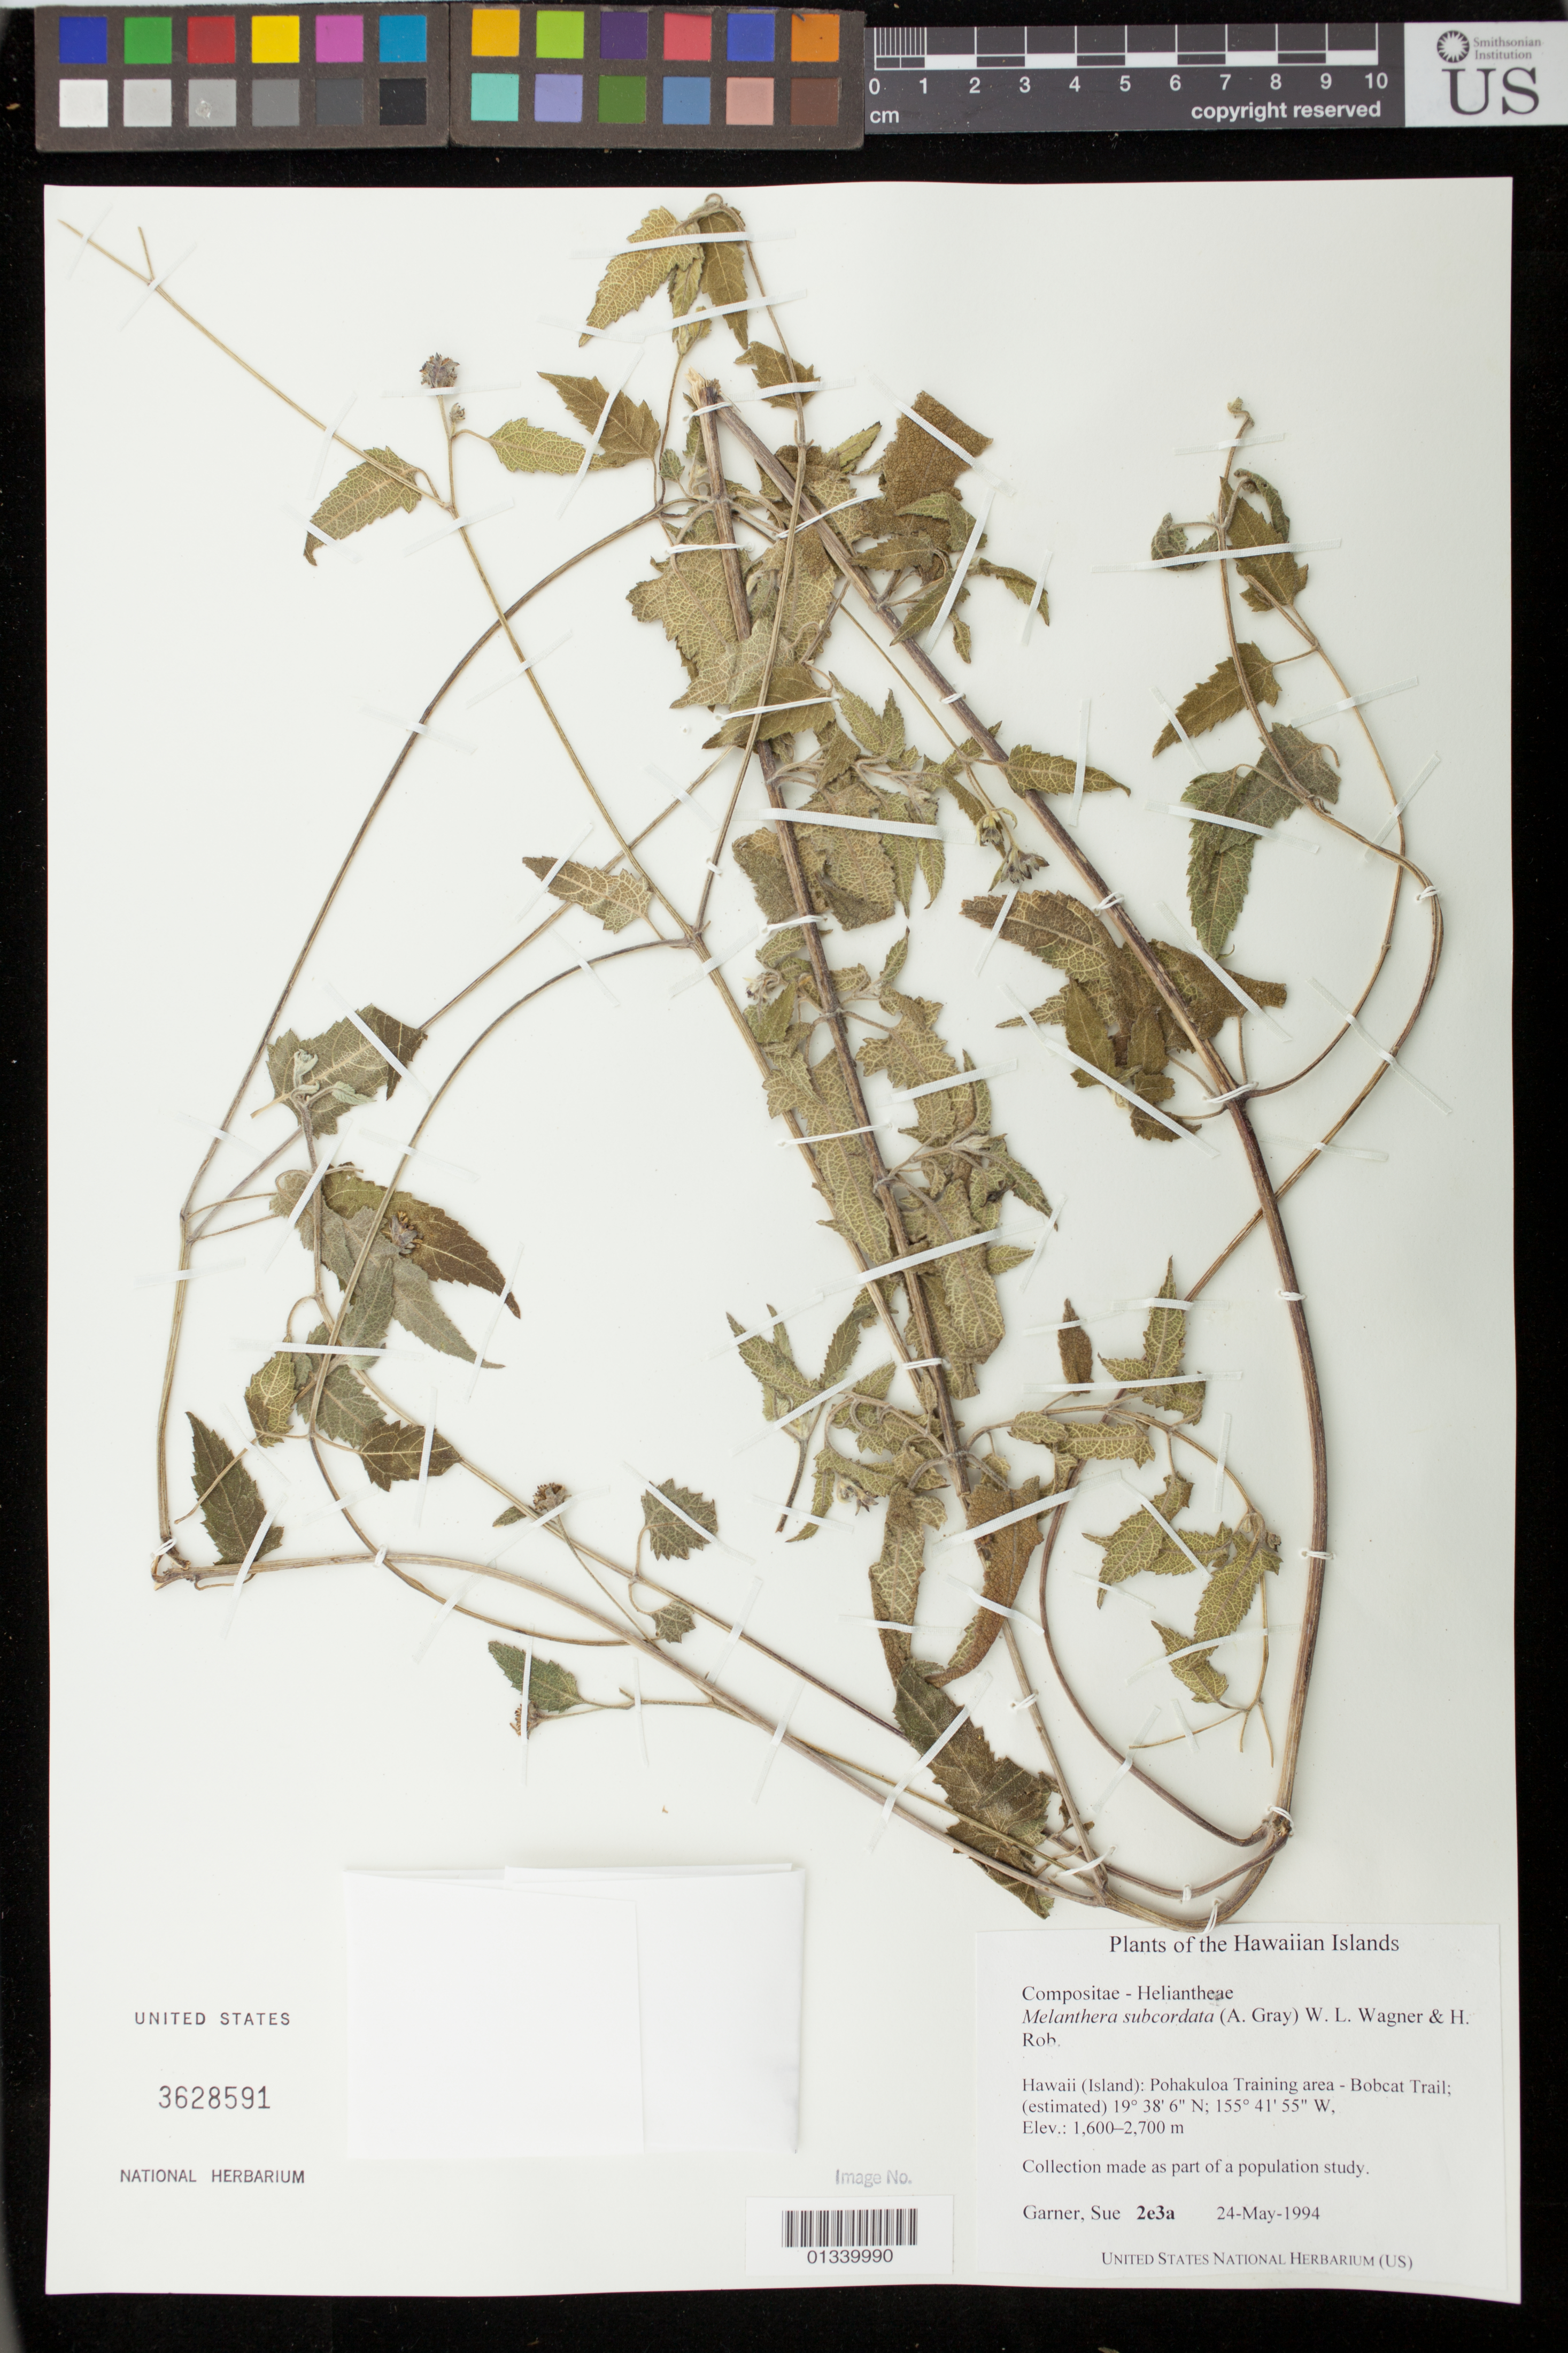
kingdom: Plantae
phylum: Tracheophyta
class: Magnoliopsida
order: Asterales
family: Asteraceae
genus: Wollastonia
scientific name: Wollastonia subcordata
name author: (A. Gray) Orchard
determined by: Wagner, W. L., (BOT), Smithsonian Institution - National Museum of Natural History (UNITED STATES)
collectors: S. Garner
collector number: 2e3a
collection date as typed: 24 May 1994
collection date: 1994-05-24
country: United States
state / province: Hawaii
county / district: Hawaii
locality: Pohakuloa Training area - Bobcat Trail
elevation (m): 1600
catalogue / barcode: US 3628591